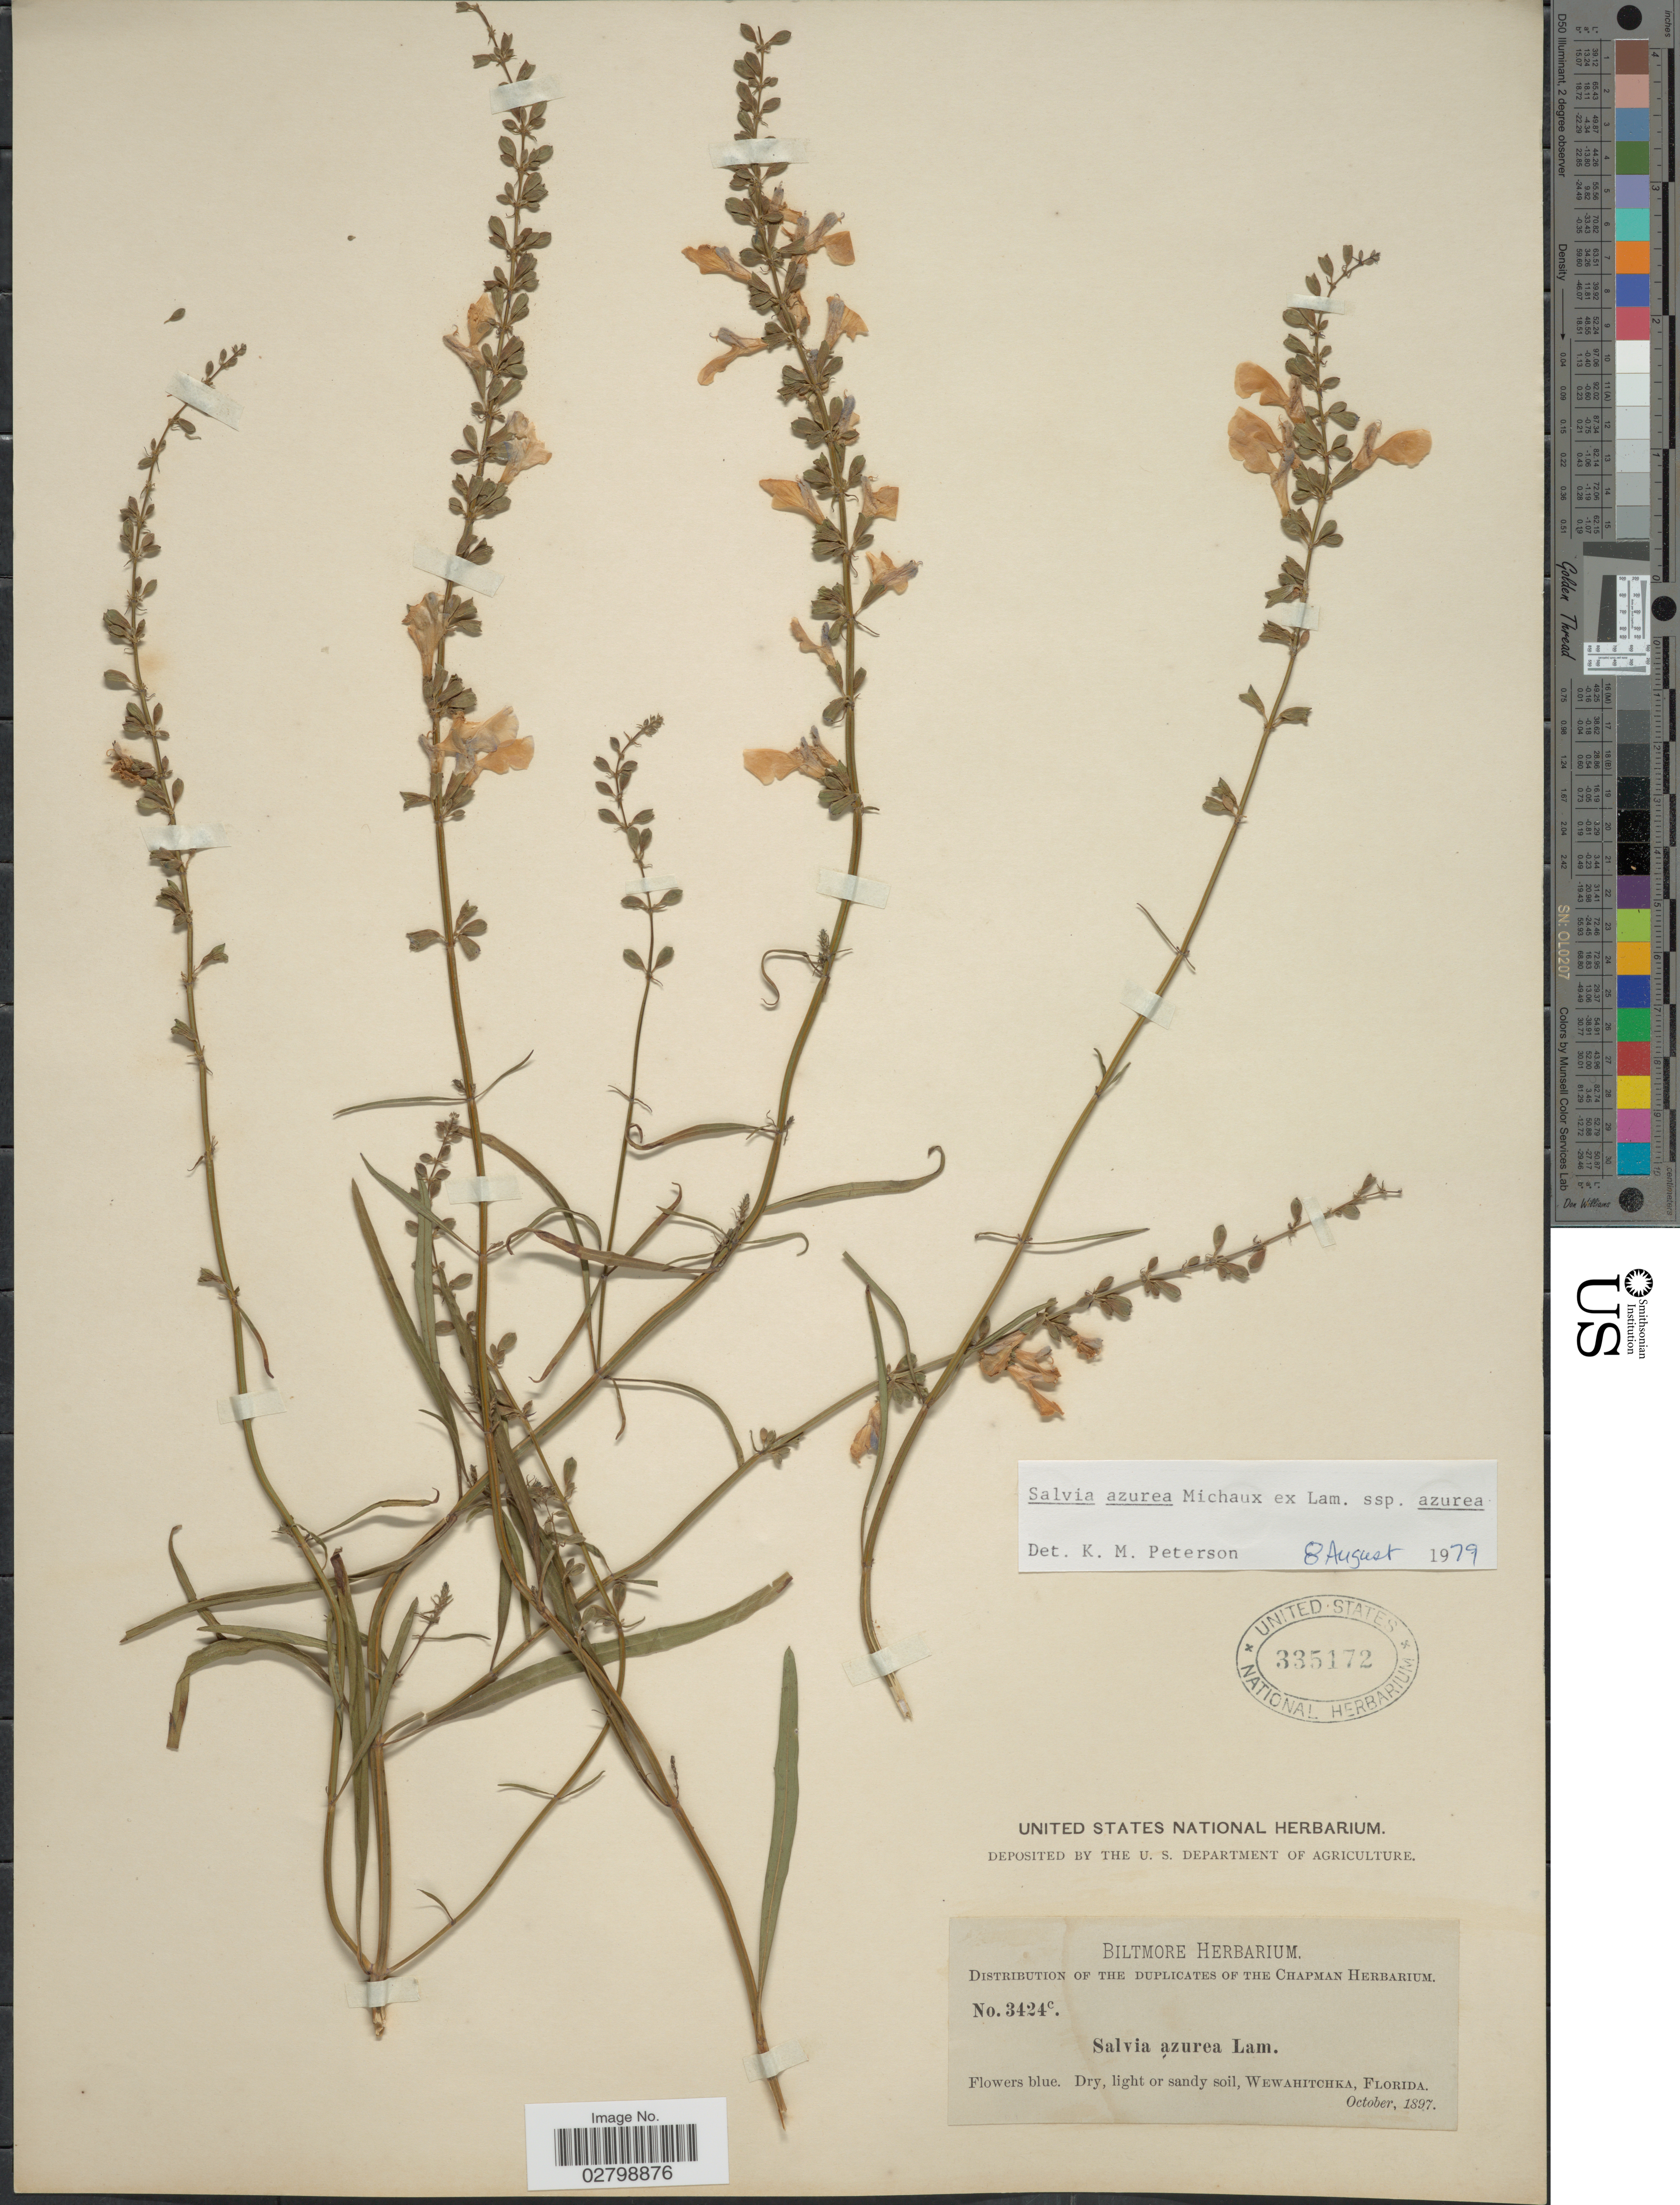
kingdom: Plantae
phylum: Tracheophyta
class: Magnoliopsida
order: Lamiales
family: Lamiaceae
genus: Salvia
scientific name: Salvia azurea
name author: Michx. ex Vahl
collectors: ex herb. Biltmore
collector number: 3424c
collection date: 1897-10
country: United States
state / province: Florida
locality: Wewahitchka.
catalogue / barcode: US 335172